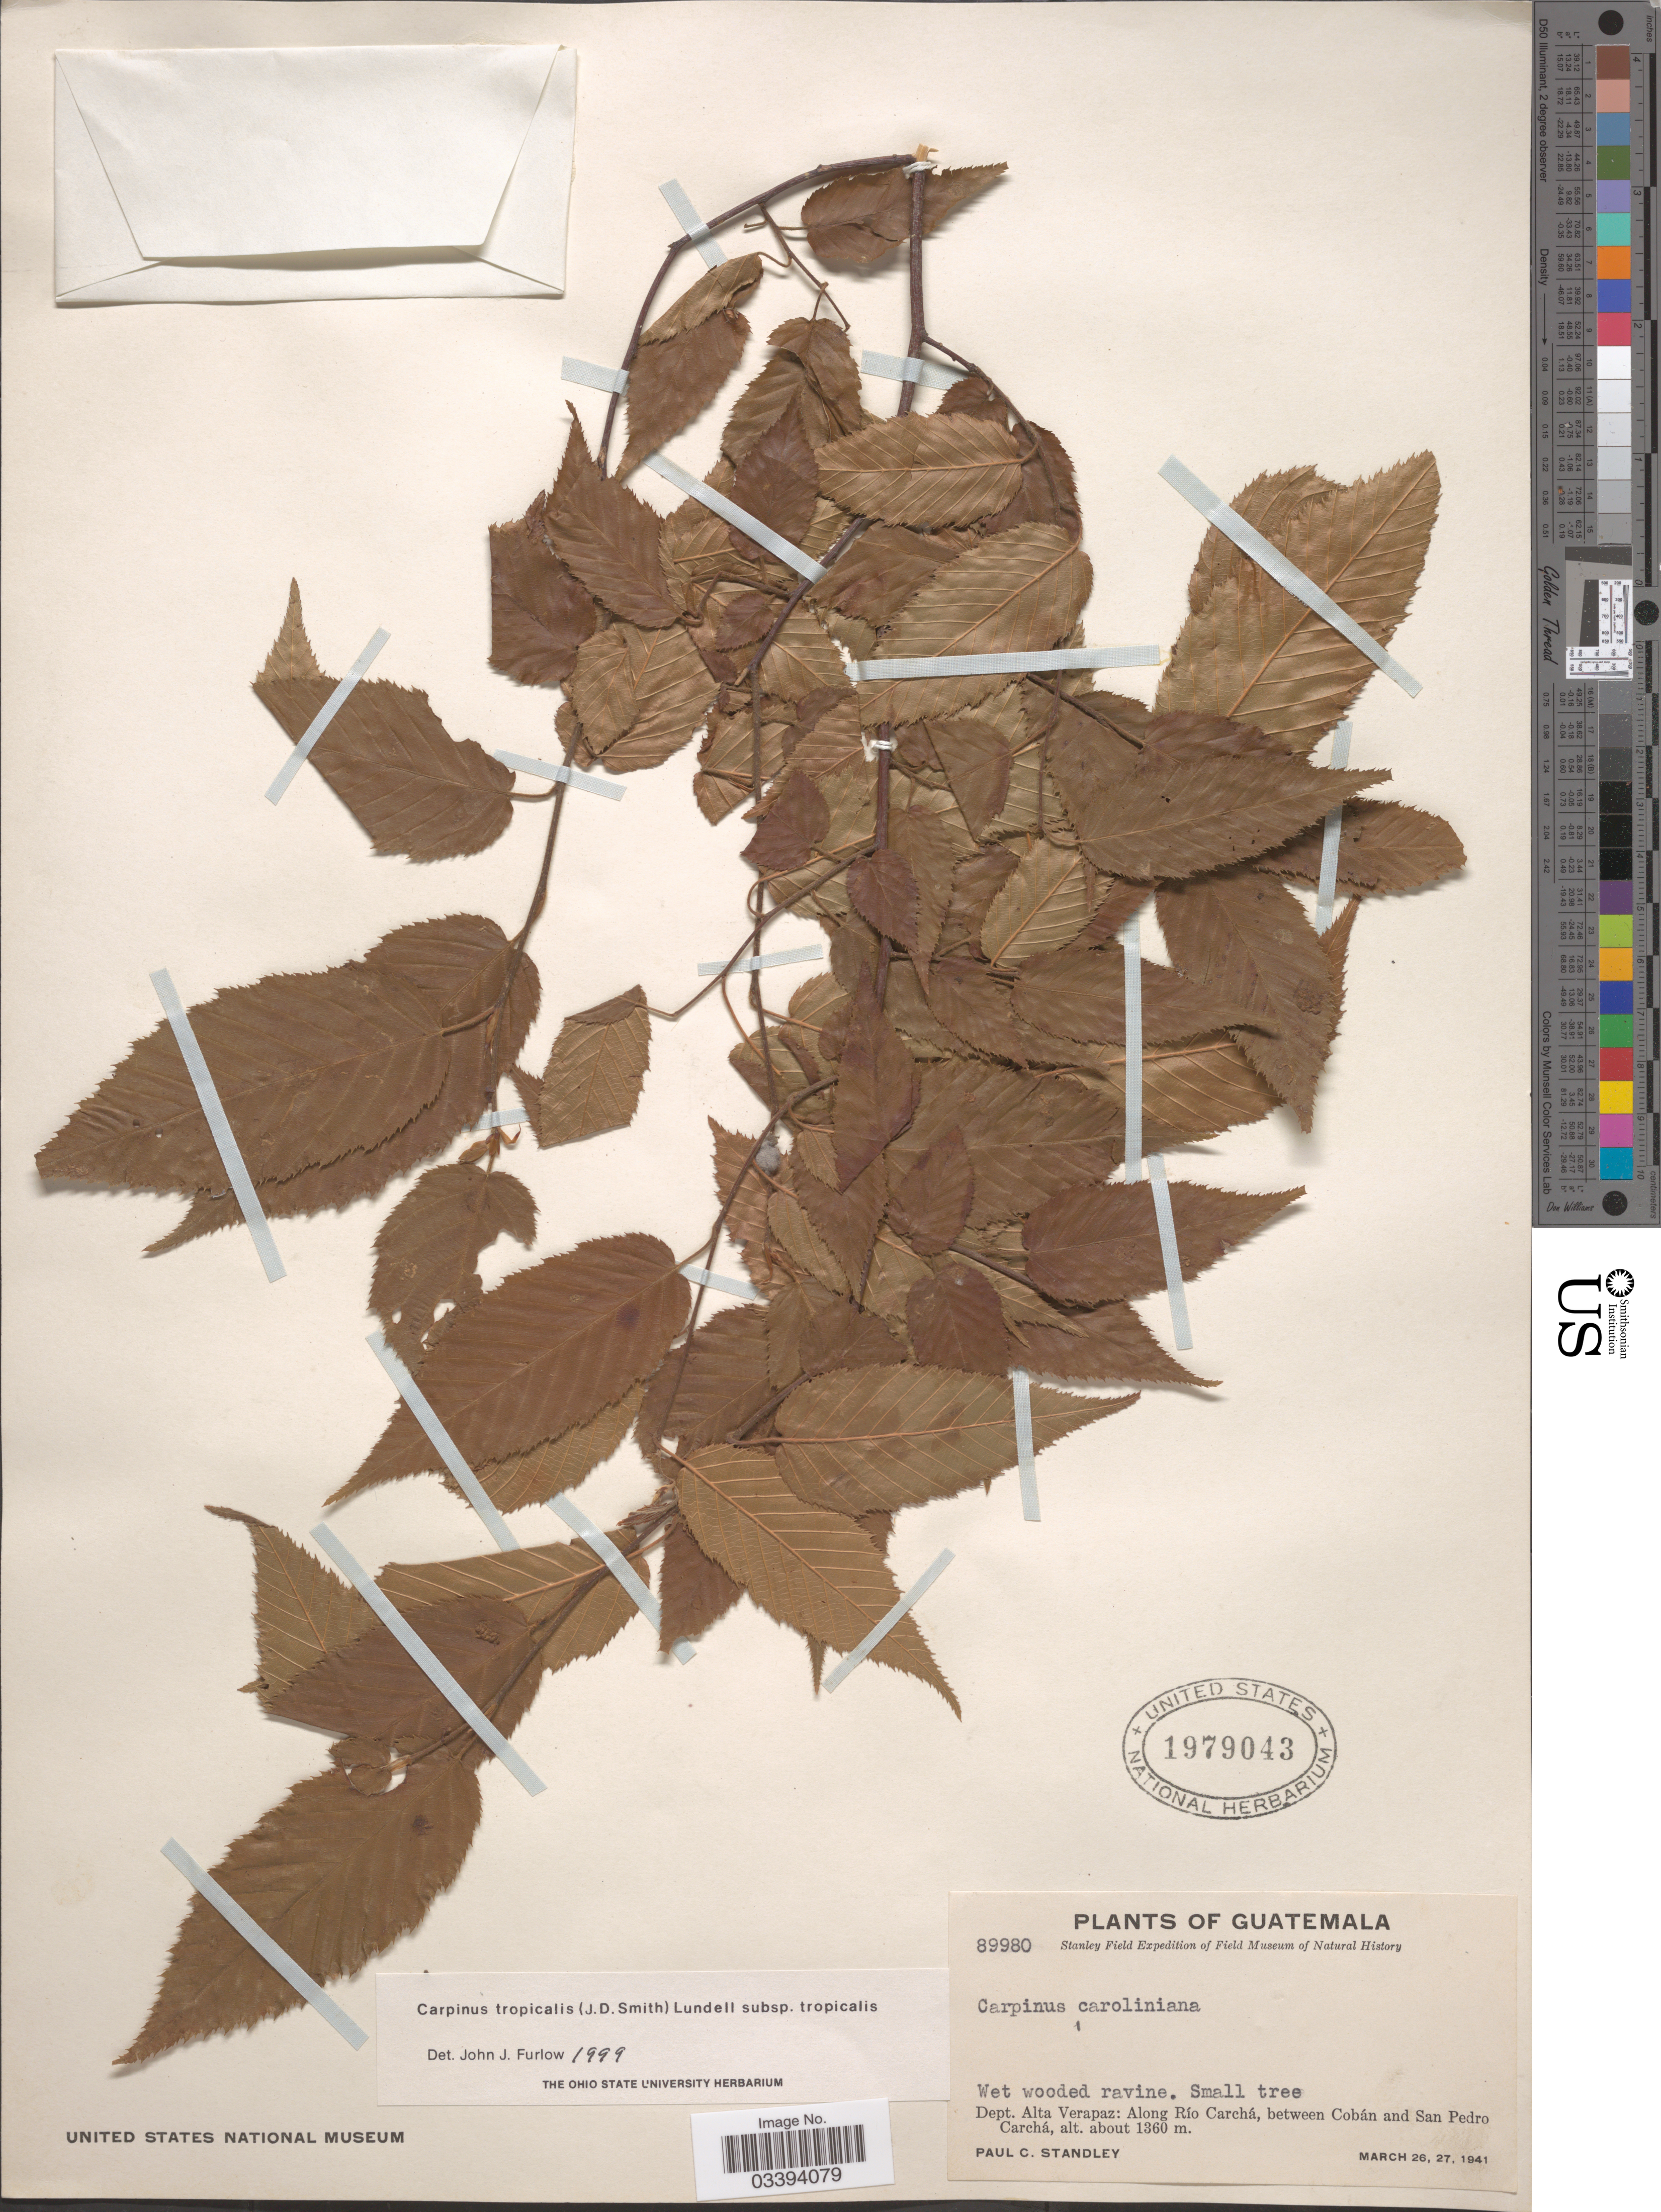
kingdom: Plantae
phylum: Tracheophyta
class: Magnoliopsida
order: Fagales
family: Betulaceae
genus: Carpinus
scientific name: Carpinus tropicalis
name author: (Donn. Sm.) Lundell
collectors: P. C. Standley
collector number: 89980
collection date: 1941-03-26/1941-03-27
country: Guatemala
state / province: Alta Verapaz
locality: Dept. Alta Verapaz. Along Río Carchá, between Cobán and San Pedra Carchá.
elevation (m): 1360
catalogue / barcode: US 1979043